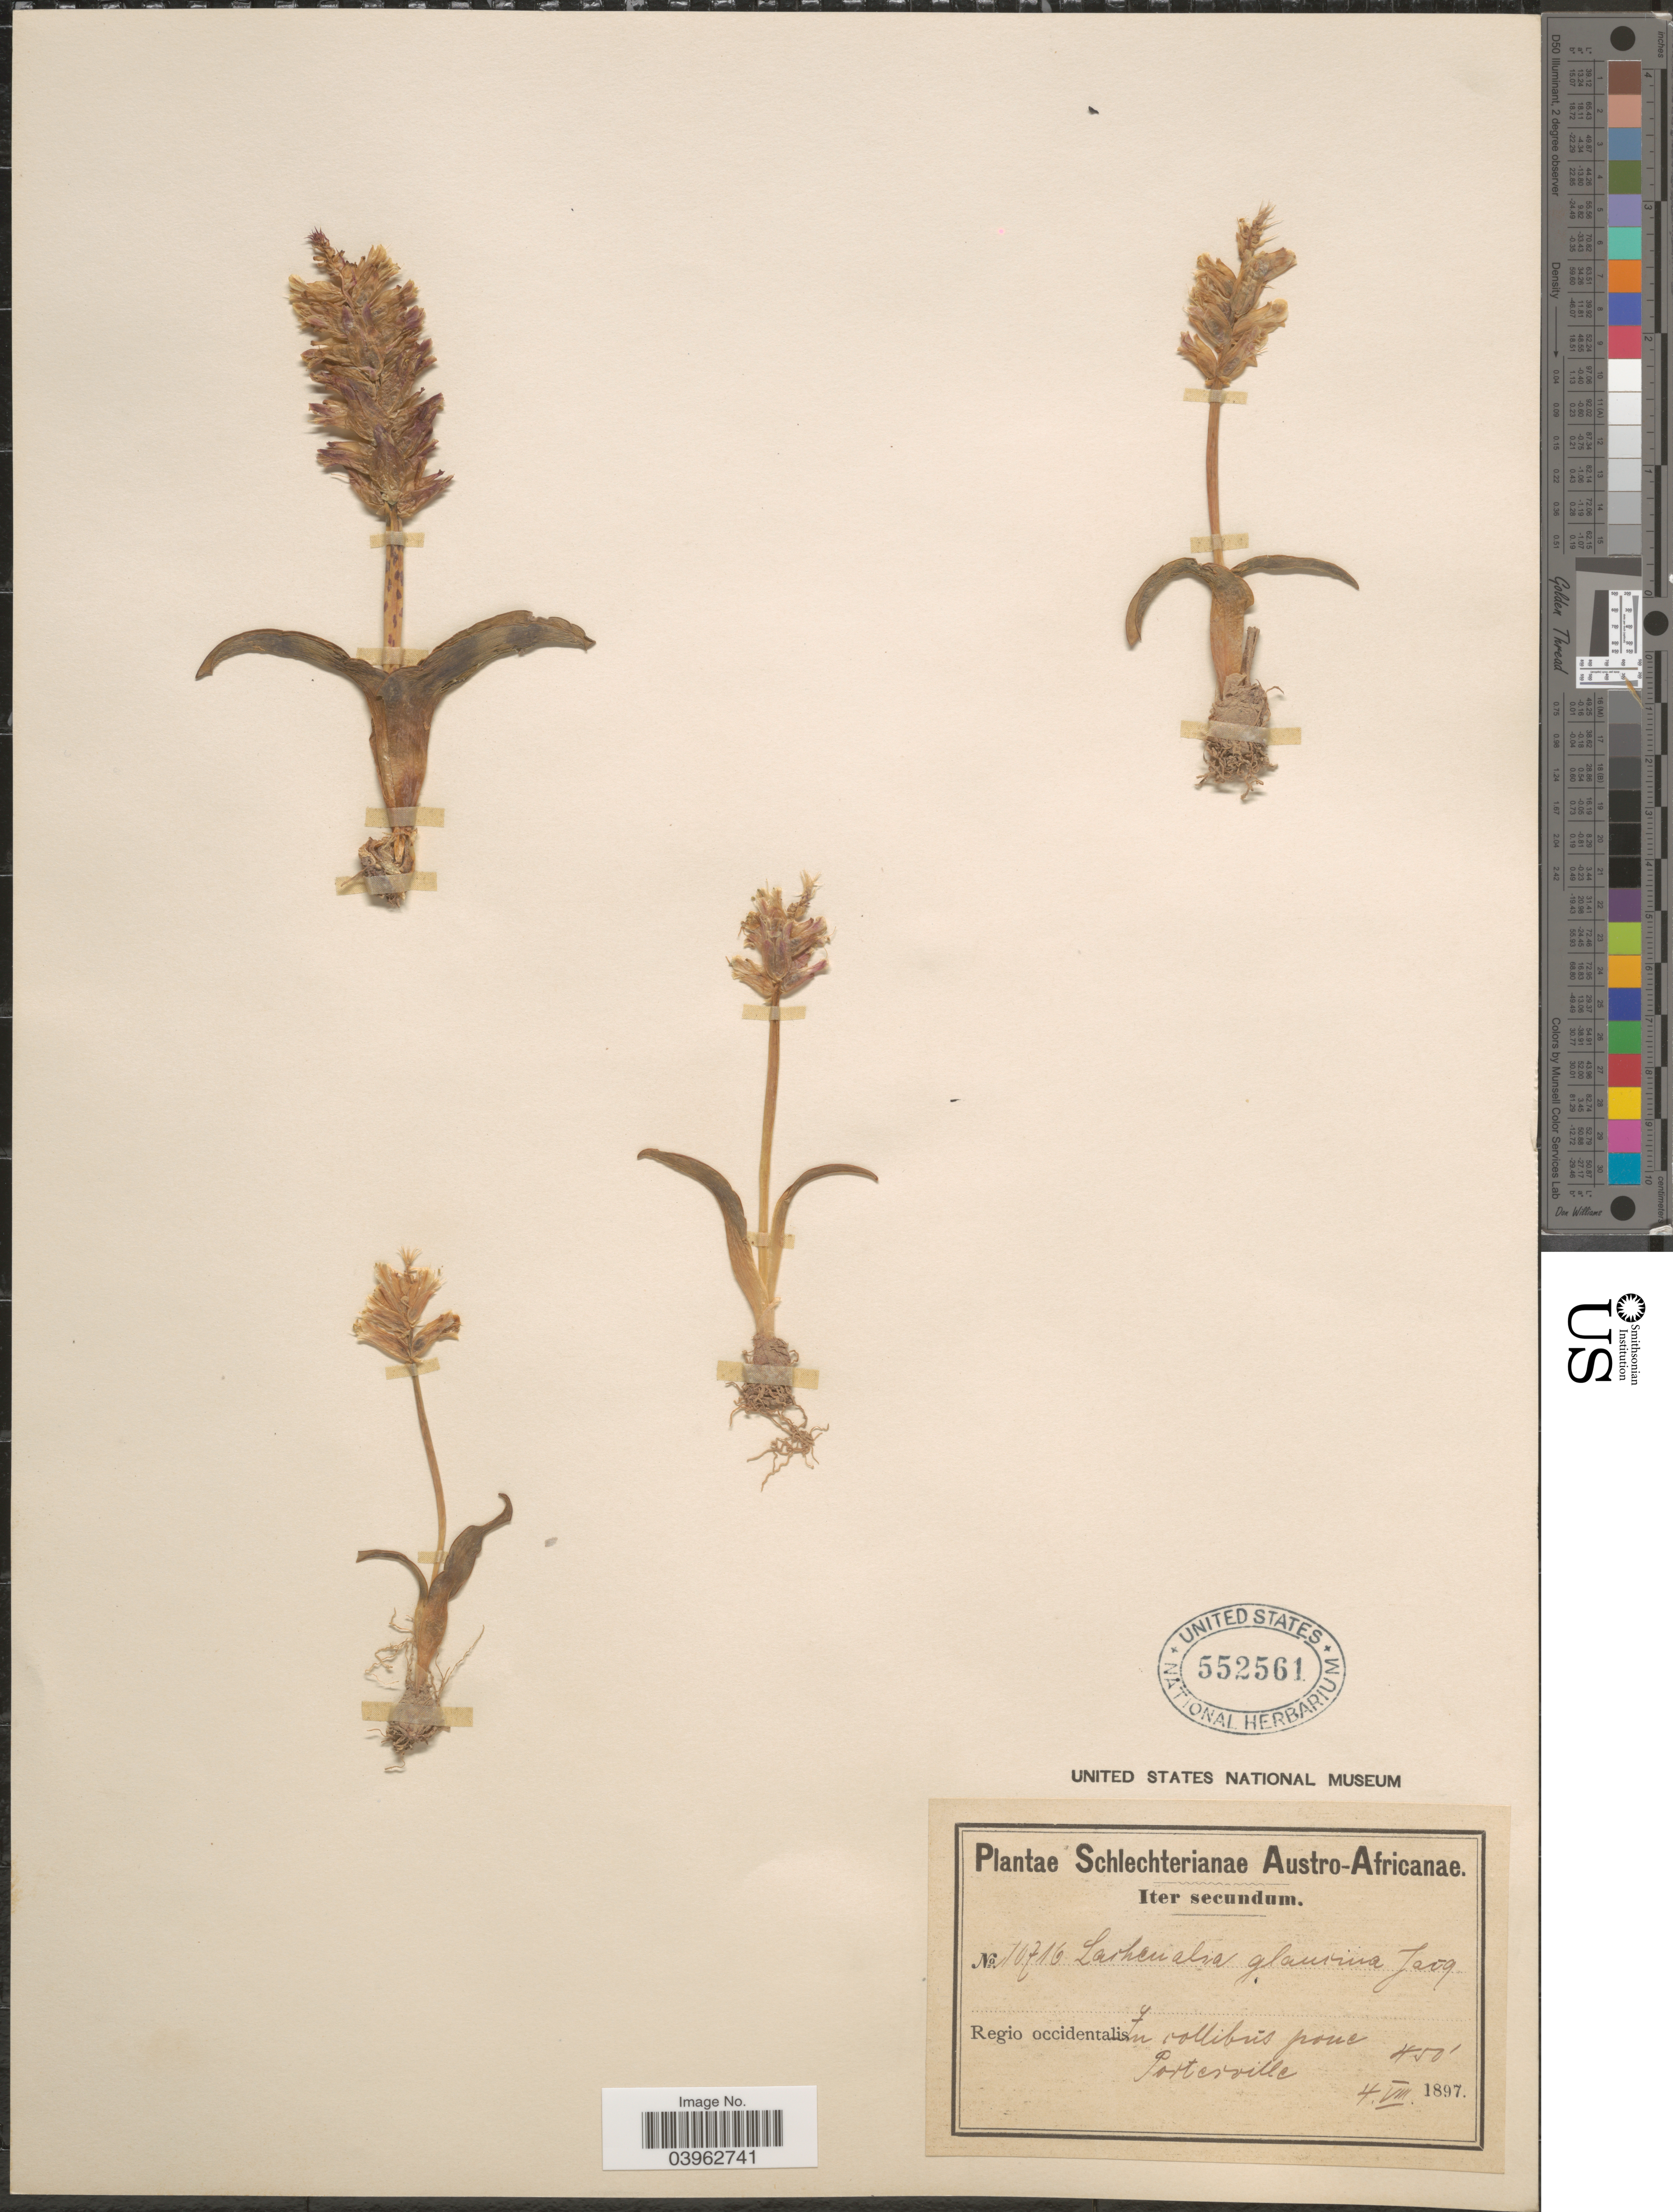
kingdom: Plantae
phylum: Tracheophyta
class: Liliopsida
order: Asparagales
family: Asparagaceae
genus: Lachenalia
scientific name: Lachenalia glaucina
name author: Jacq.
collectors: Schlechter, --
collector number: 10716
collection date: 1897-08-04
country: South Africa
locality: Austro-Africanae. Regio occidentalis. In collibus pone Porterville.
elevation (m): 137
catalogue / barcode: US 552561